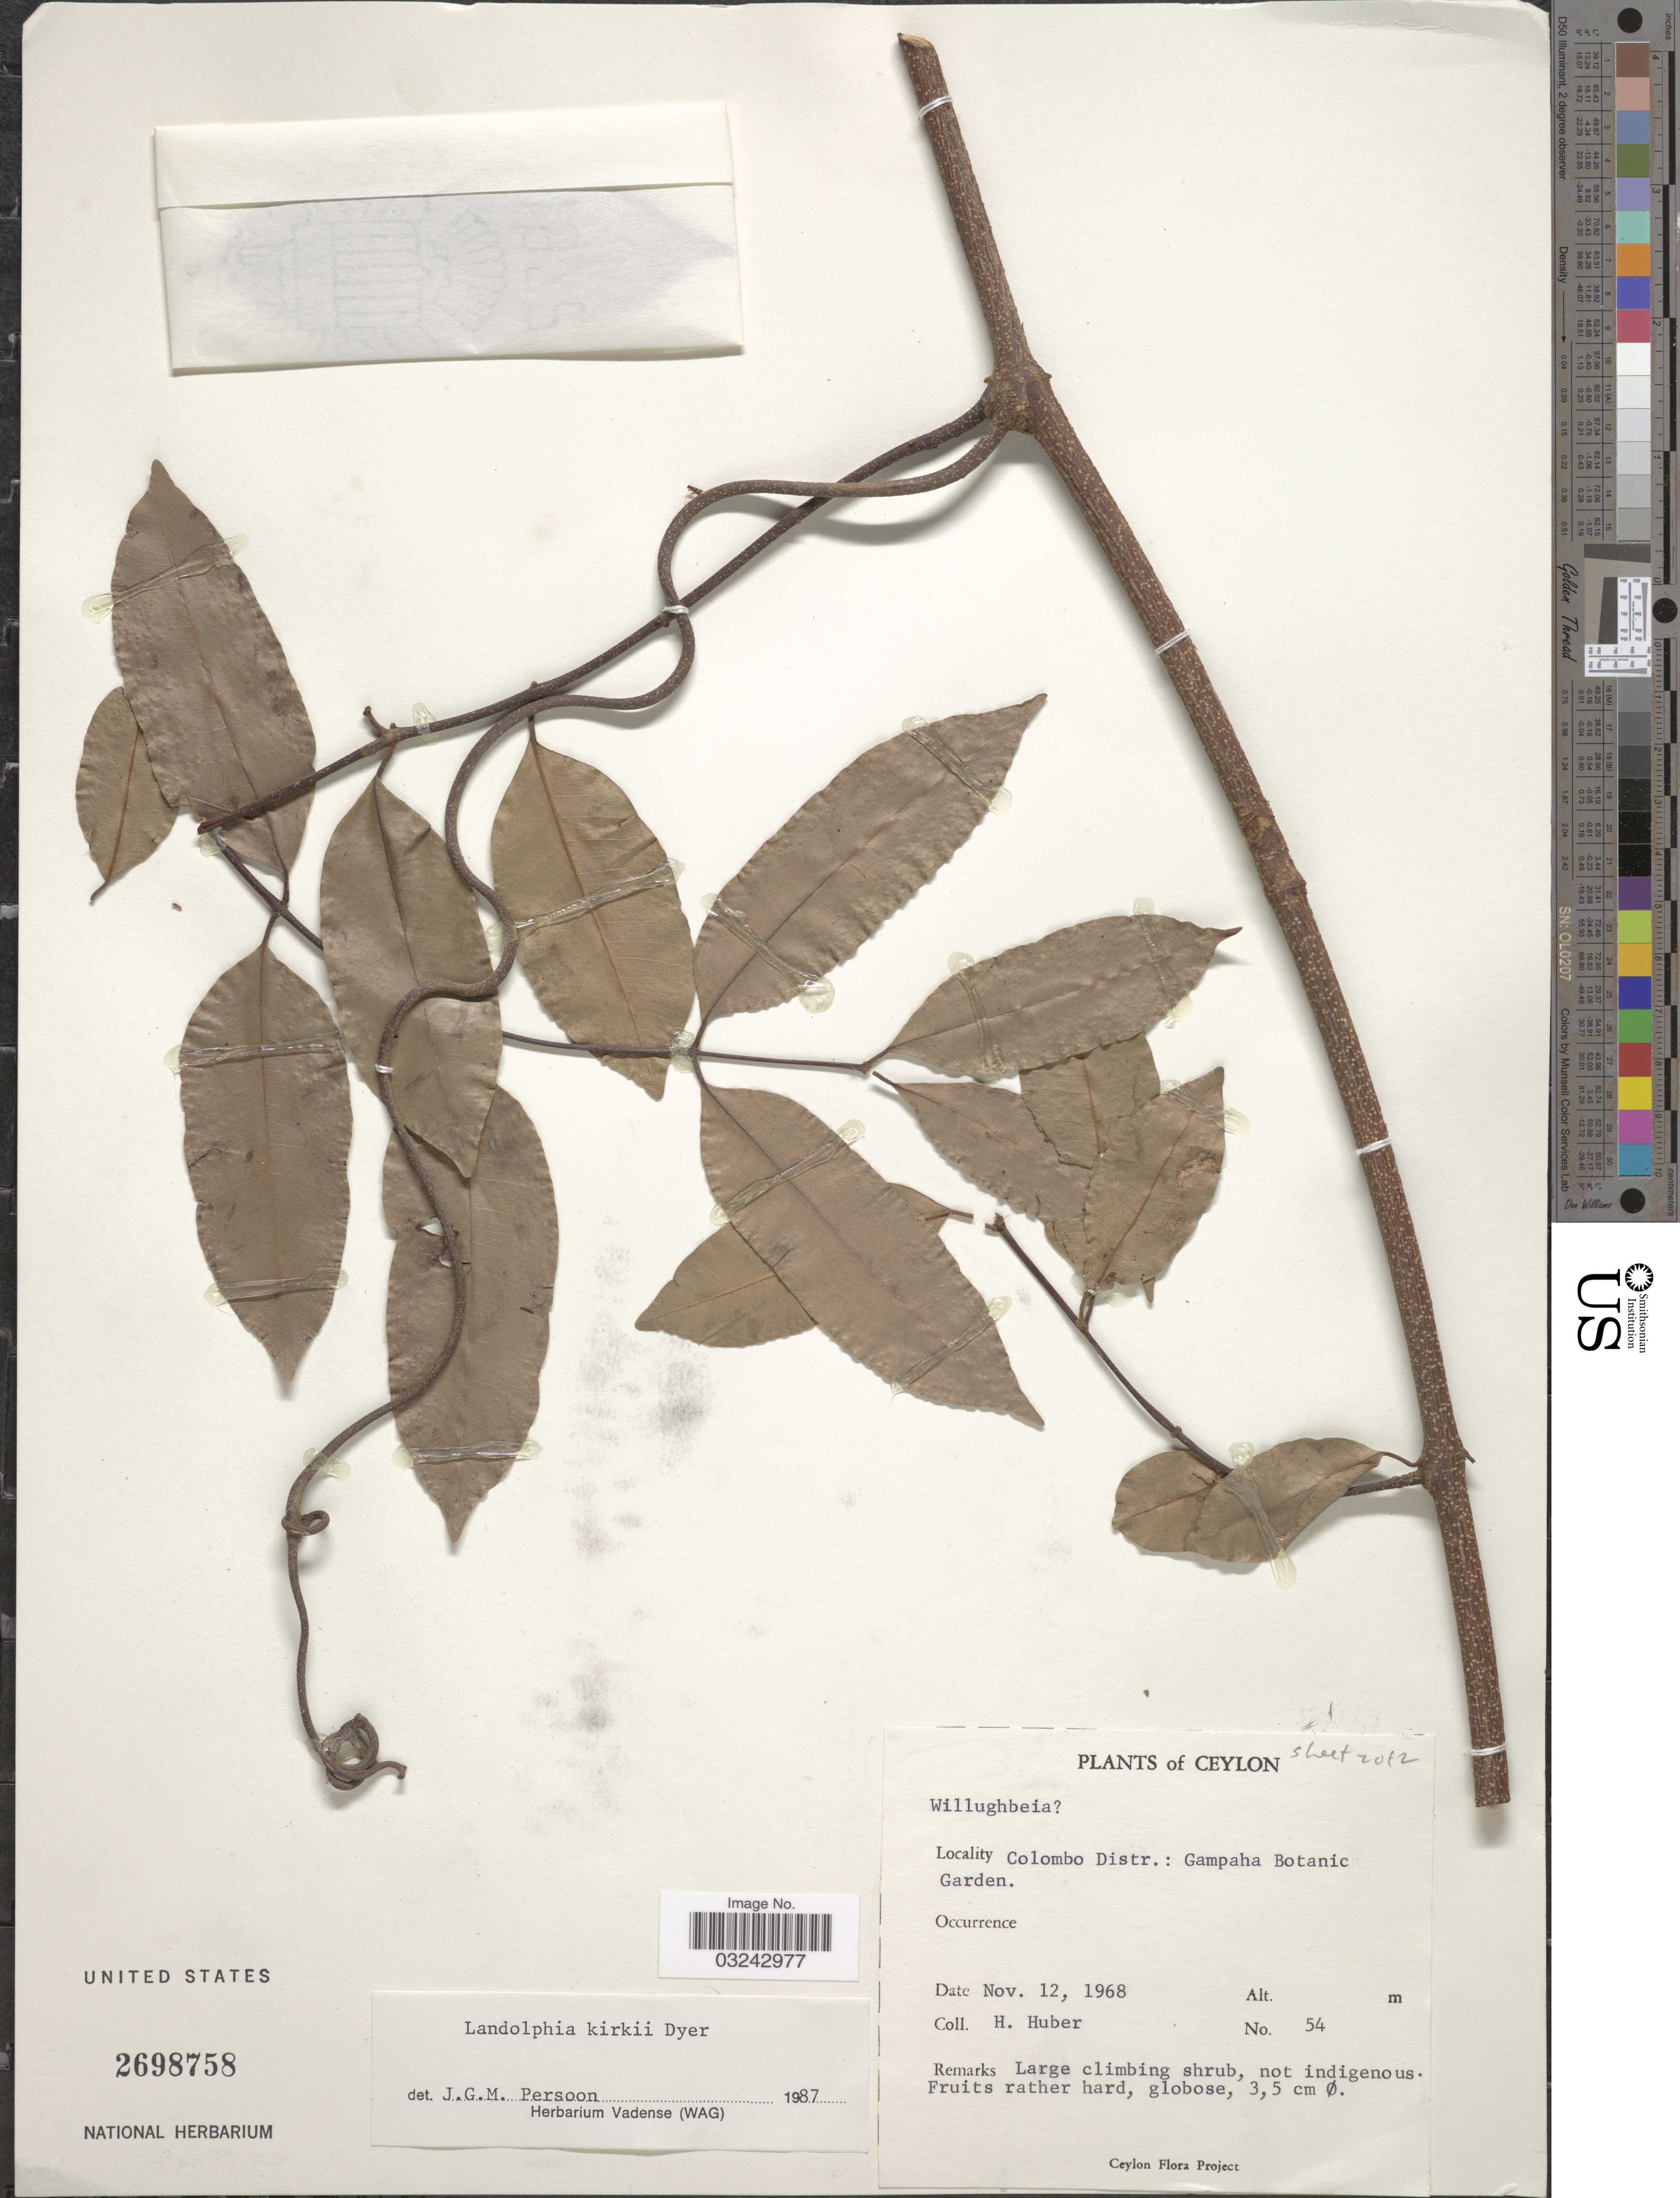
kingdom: Plantae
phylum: Tracheophyta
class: Magnoliopsida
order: Gentianales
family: Apocynaceae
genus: Landolphia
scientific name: Landolphia kirkii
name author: Dyer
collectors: H. Huber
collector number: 54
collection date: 1968-11-12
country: Sri Lanka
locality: Ceylon, Colombo Distr.: Gampaha Botanic Garden.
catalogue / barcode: US 2698758